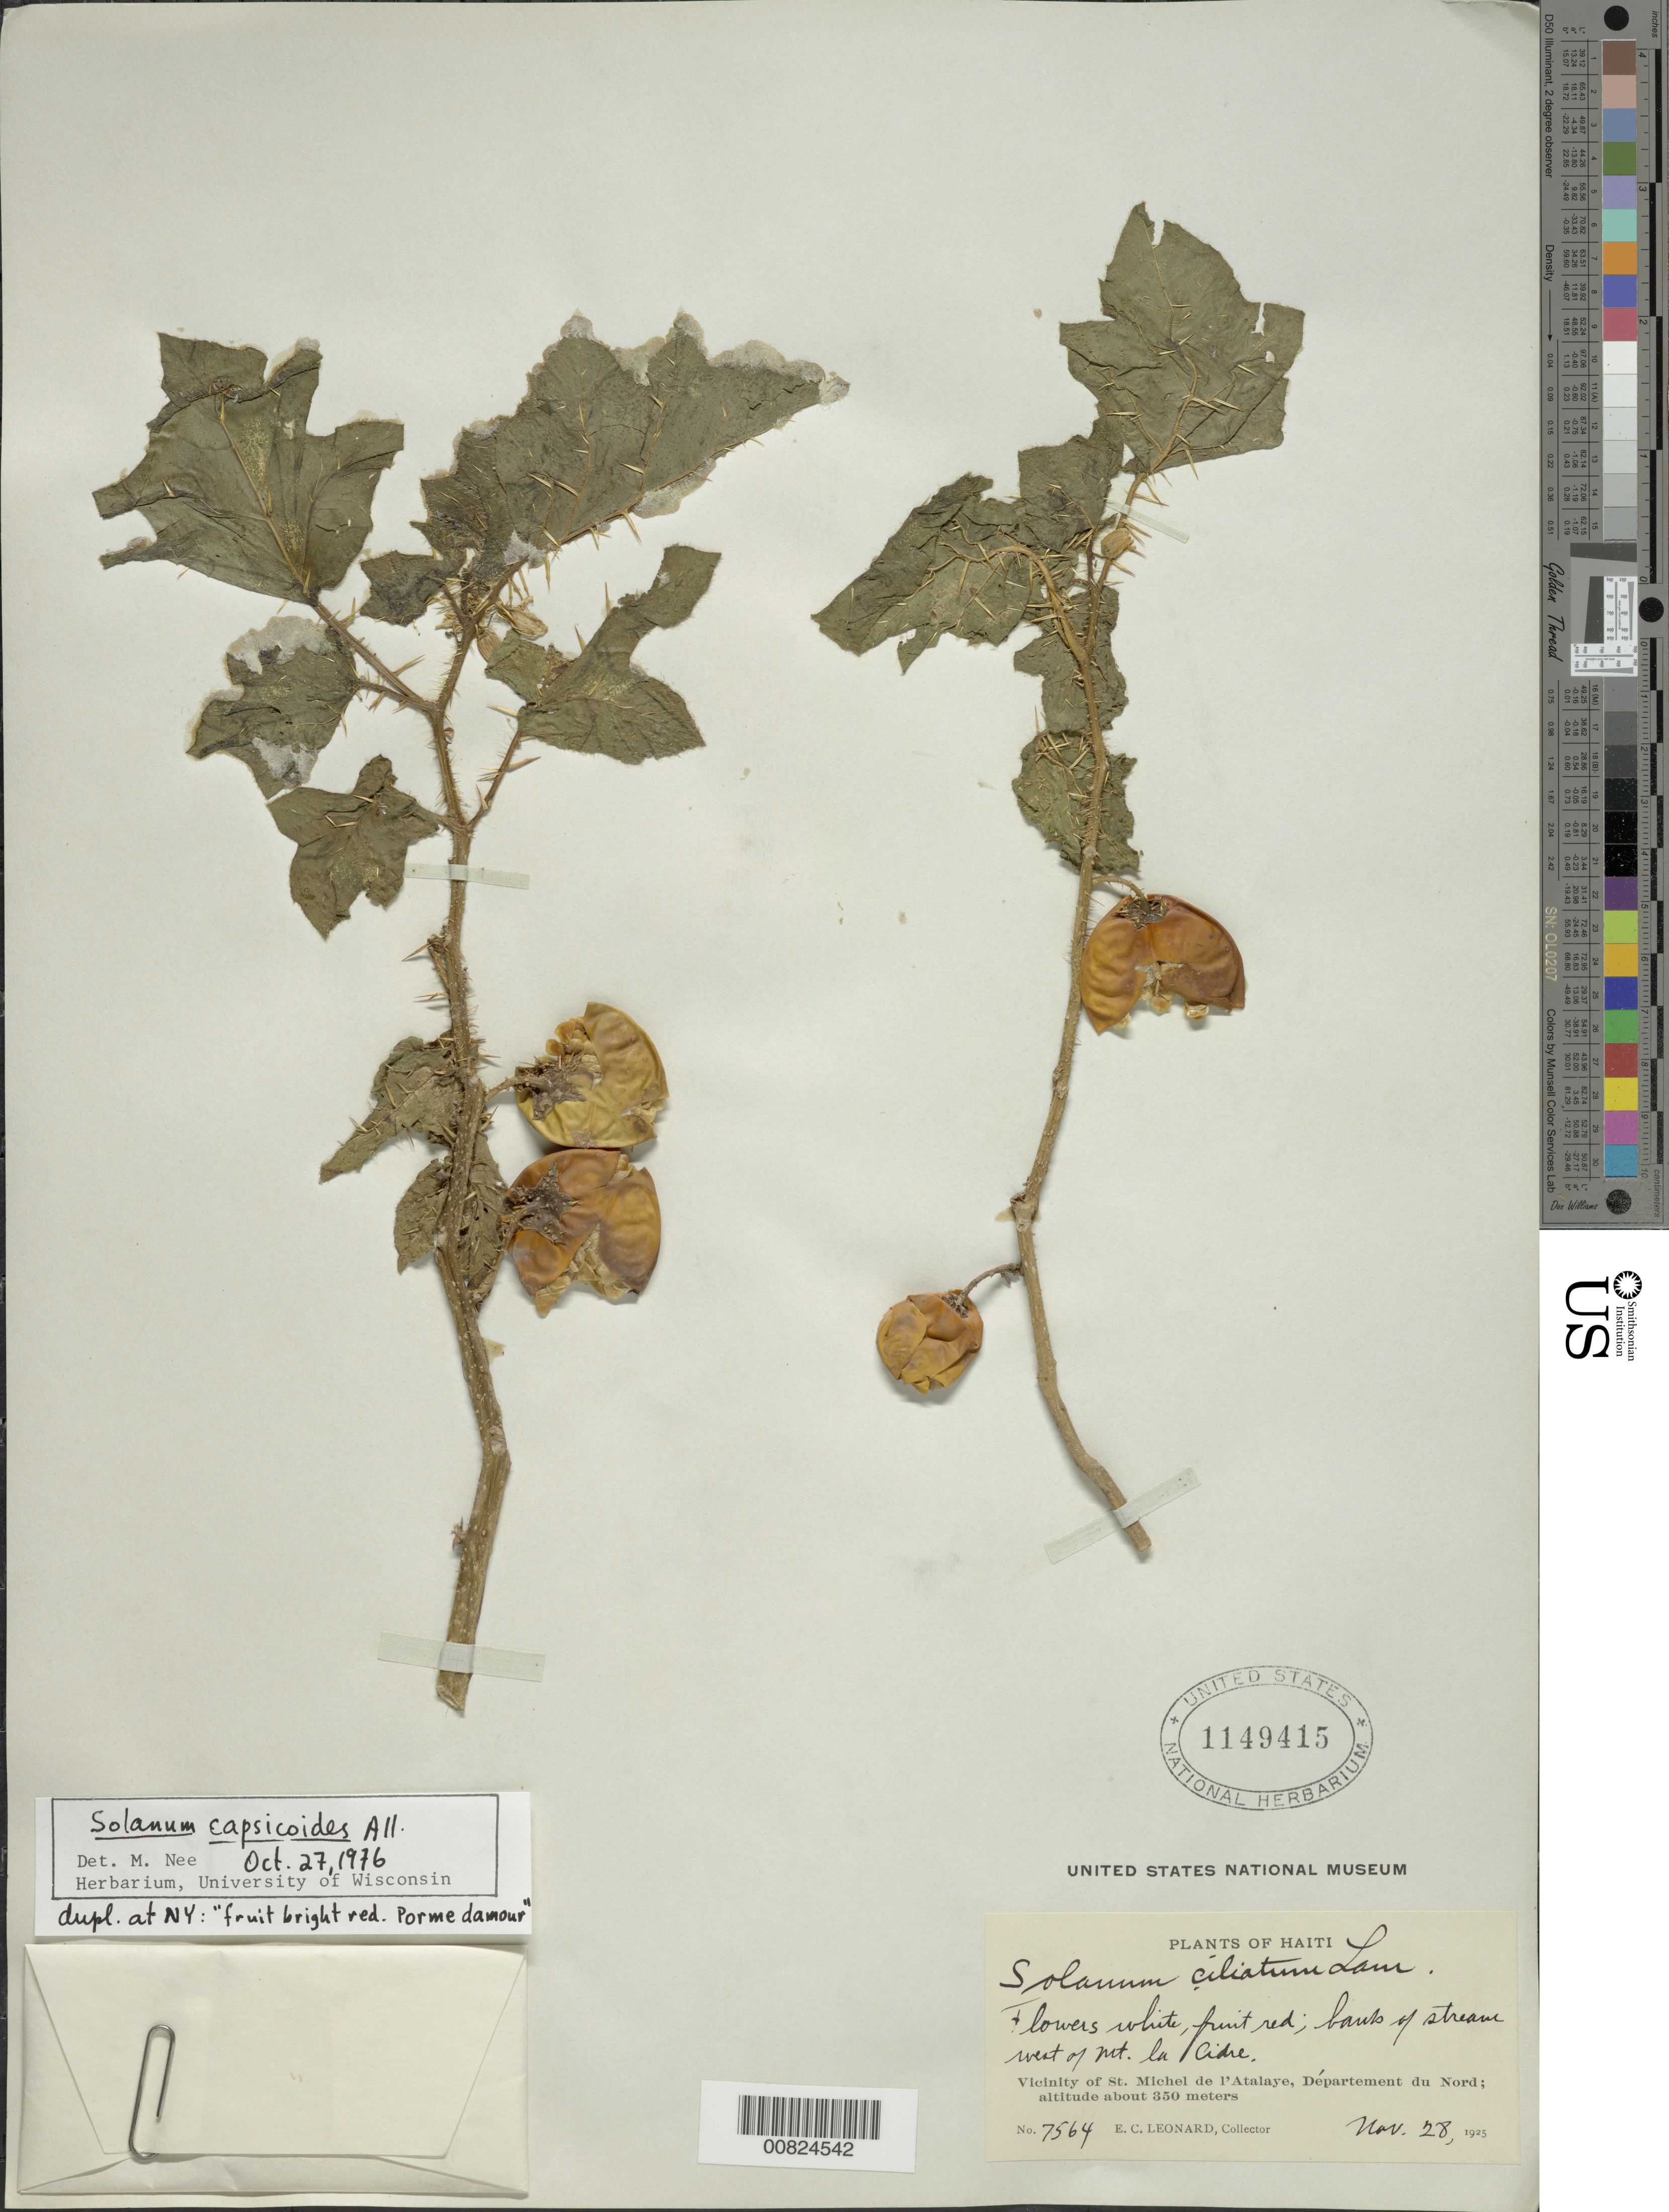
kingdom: Plantae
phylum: Tracheophyta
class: Magnoliopsida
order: Solanales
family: Solanaceae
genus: Solanum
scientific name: Solanum capsicoides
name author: All.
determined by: Nee, Michael H.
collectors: E. C. Leonard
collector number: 7564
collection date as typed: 28 Nov 1925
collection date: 1925-11-28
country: Haiti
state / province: Artibonite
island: Hispaniola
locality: Vicinity of St. Michel de l'Atalaye, W of Mt. la Cidre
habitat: Tream bank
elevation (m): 350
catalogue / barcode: US 1149415